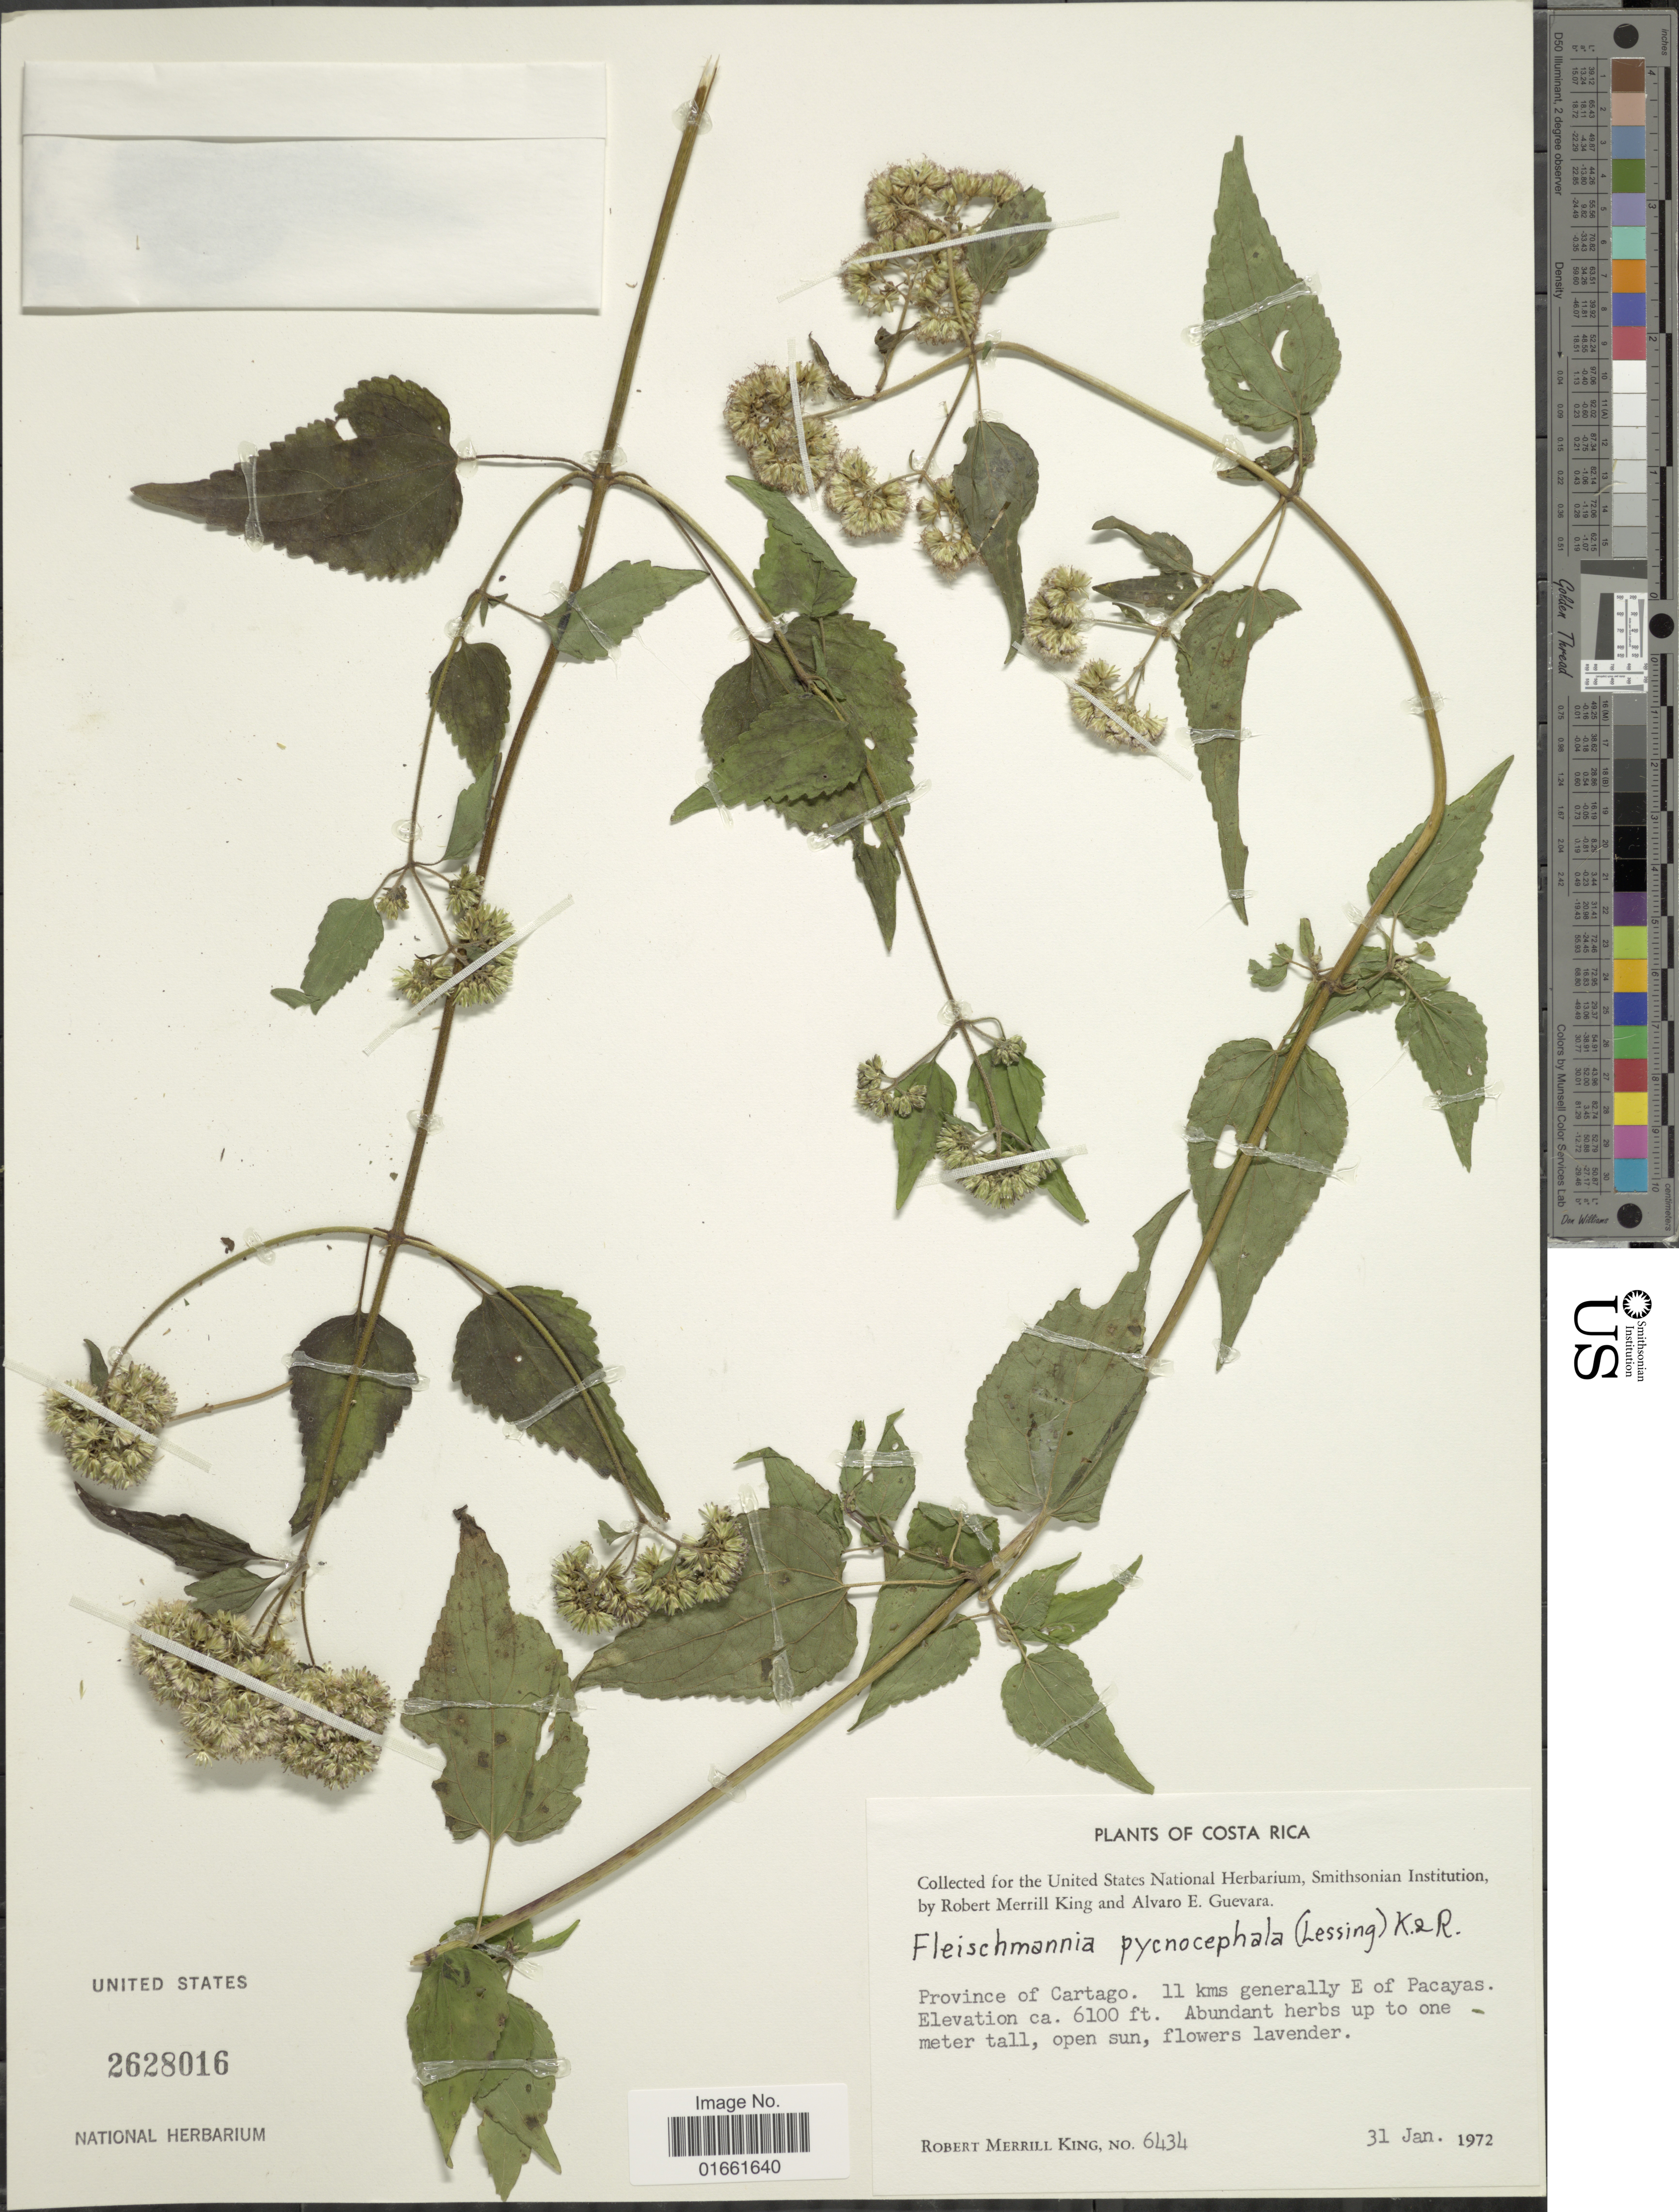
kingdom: Plantae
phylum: Tracheophyta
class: Magnoliopsida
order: Asterales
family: Asteraceae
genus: Fleischmannia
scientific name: Fleischmannia pratensis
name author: (Klatt) R.M. King & H. Rob.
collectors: R. M. King & A. E. Guevara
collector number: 6434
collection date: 1972-01-31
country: Costa Rica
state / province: Cartago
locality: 11 kms genrally E of Pacayas.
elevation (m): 1859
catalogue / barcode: US 2628016